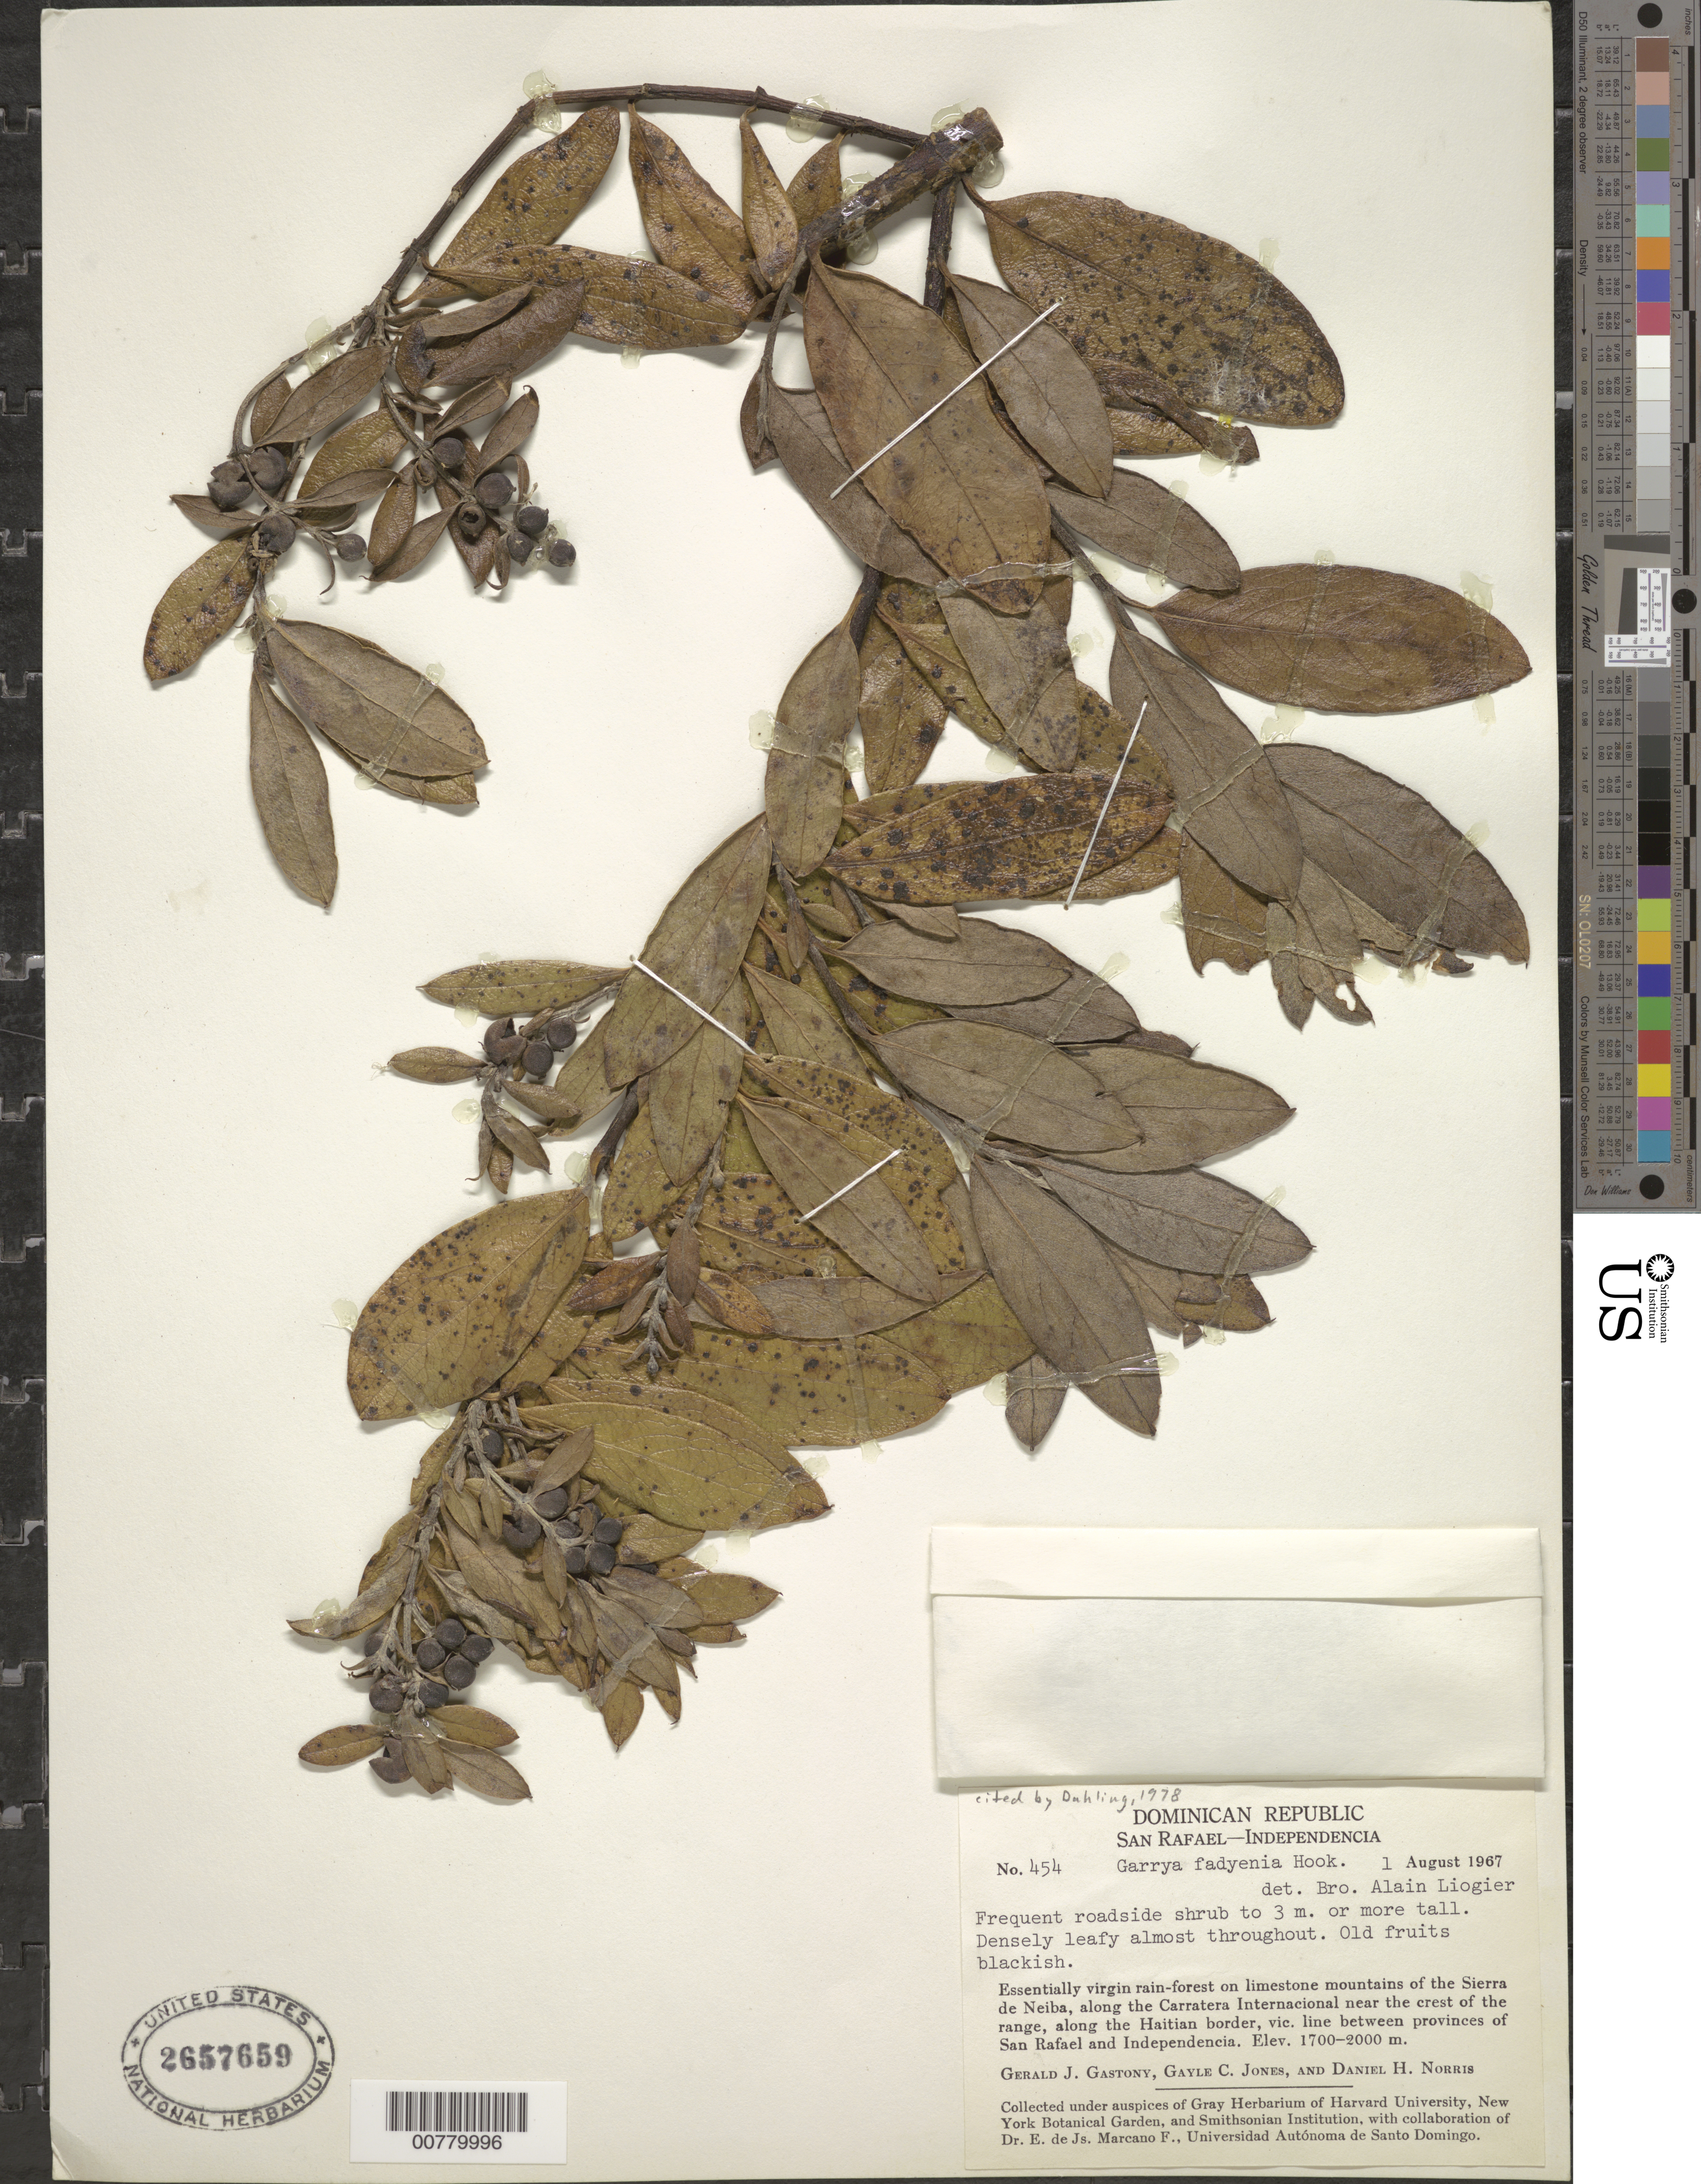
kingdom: Plantae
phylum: Tracheophyta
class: Magnoliopsida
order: Garryales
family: Garryaceae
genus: Garrya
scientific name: Garrya fadyenii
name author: Hook.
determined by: Dahling, --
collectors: G. Gastony, G. C. Jones & D. H. Norris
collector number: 454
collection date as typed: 01 Aug 1967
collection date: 1967-08-01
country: Dominican Republic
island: Hispaniola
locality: Limestone mountains of the Sierra de Neiba, along the Carretera Internacional near the crest of the range, along the Haitian border, vic. Line between provinces of San Rafael and Independencia.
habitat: Essentially virgin rain-forest.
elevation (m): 1700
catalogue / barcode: US 2657659